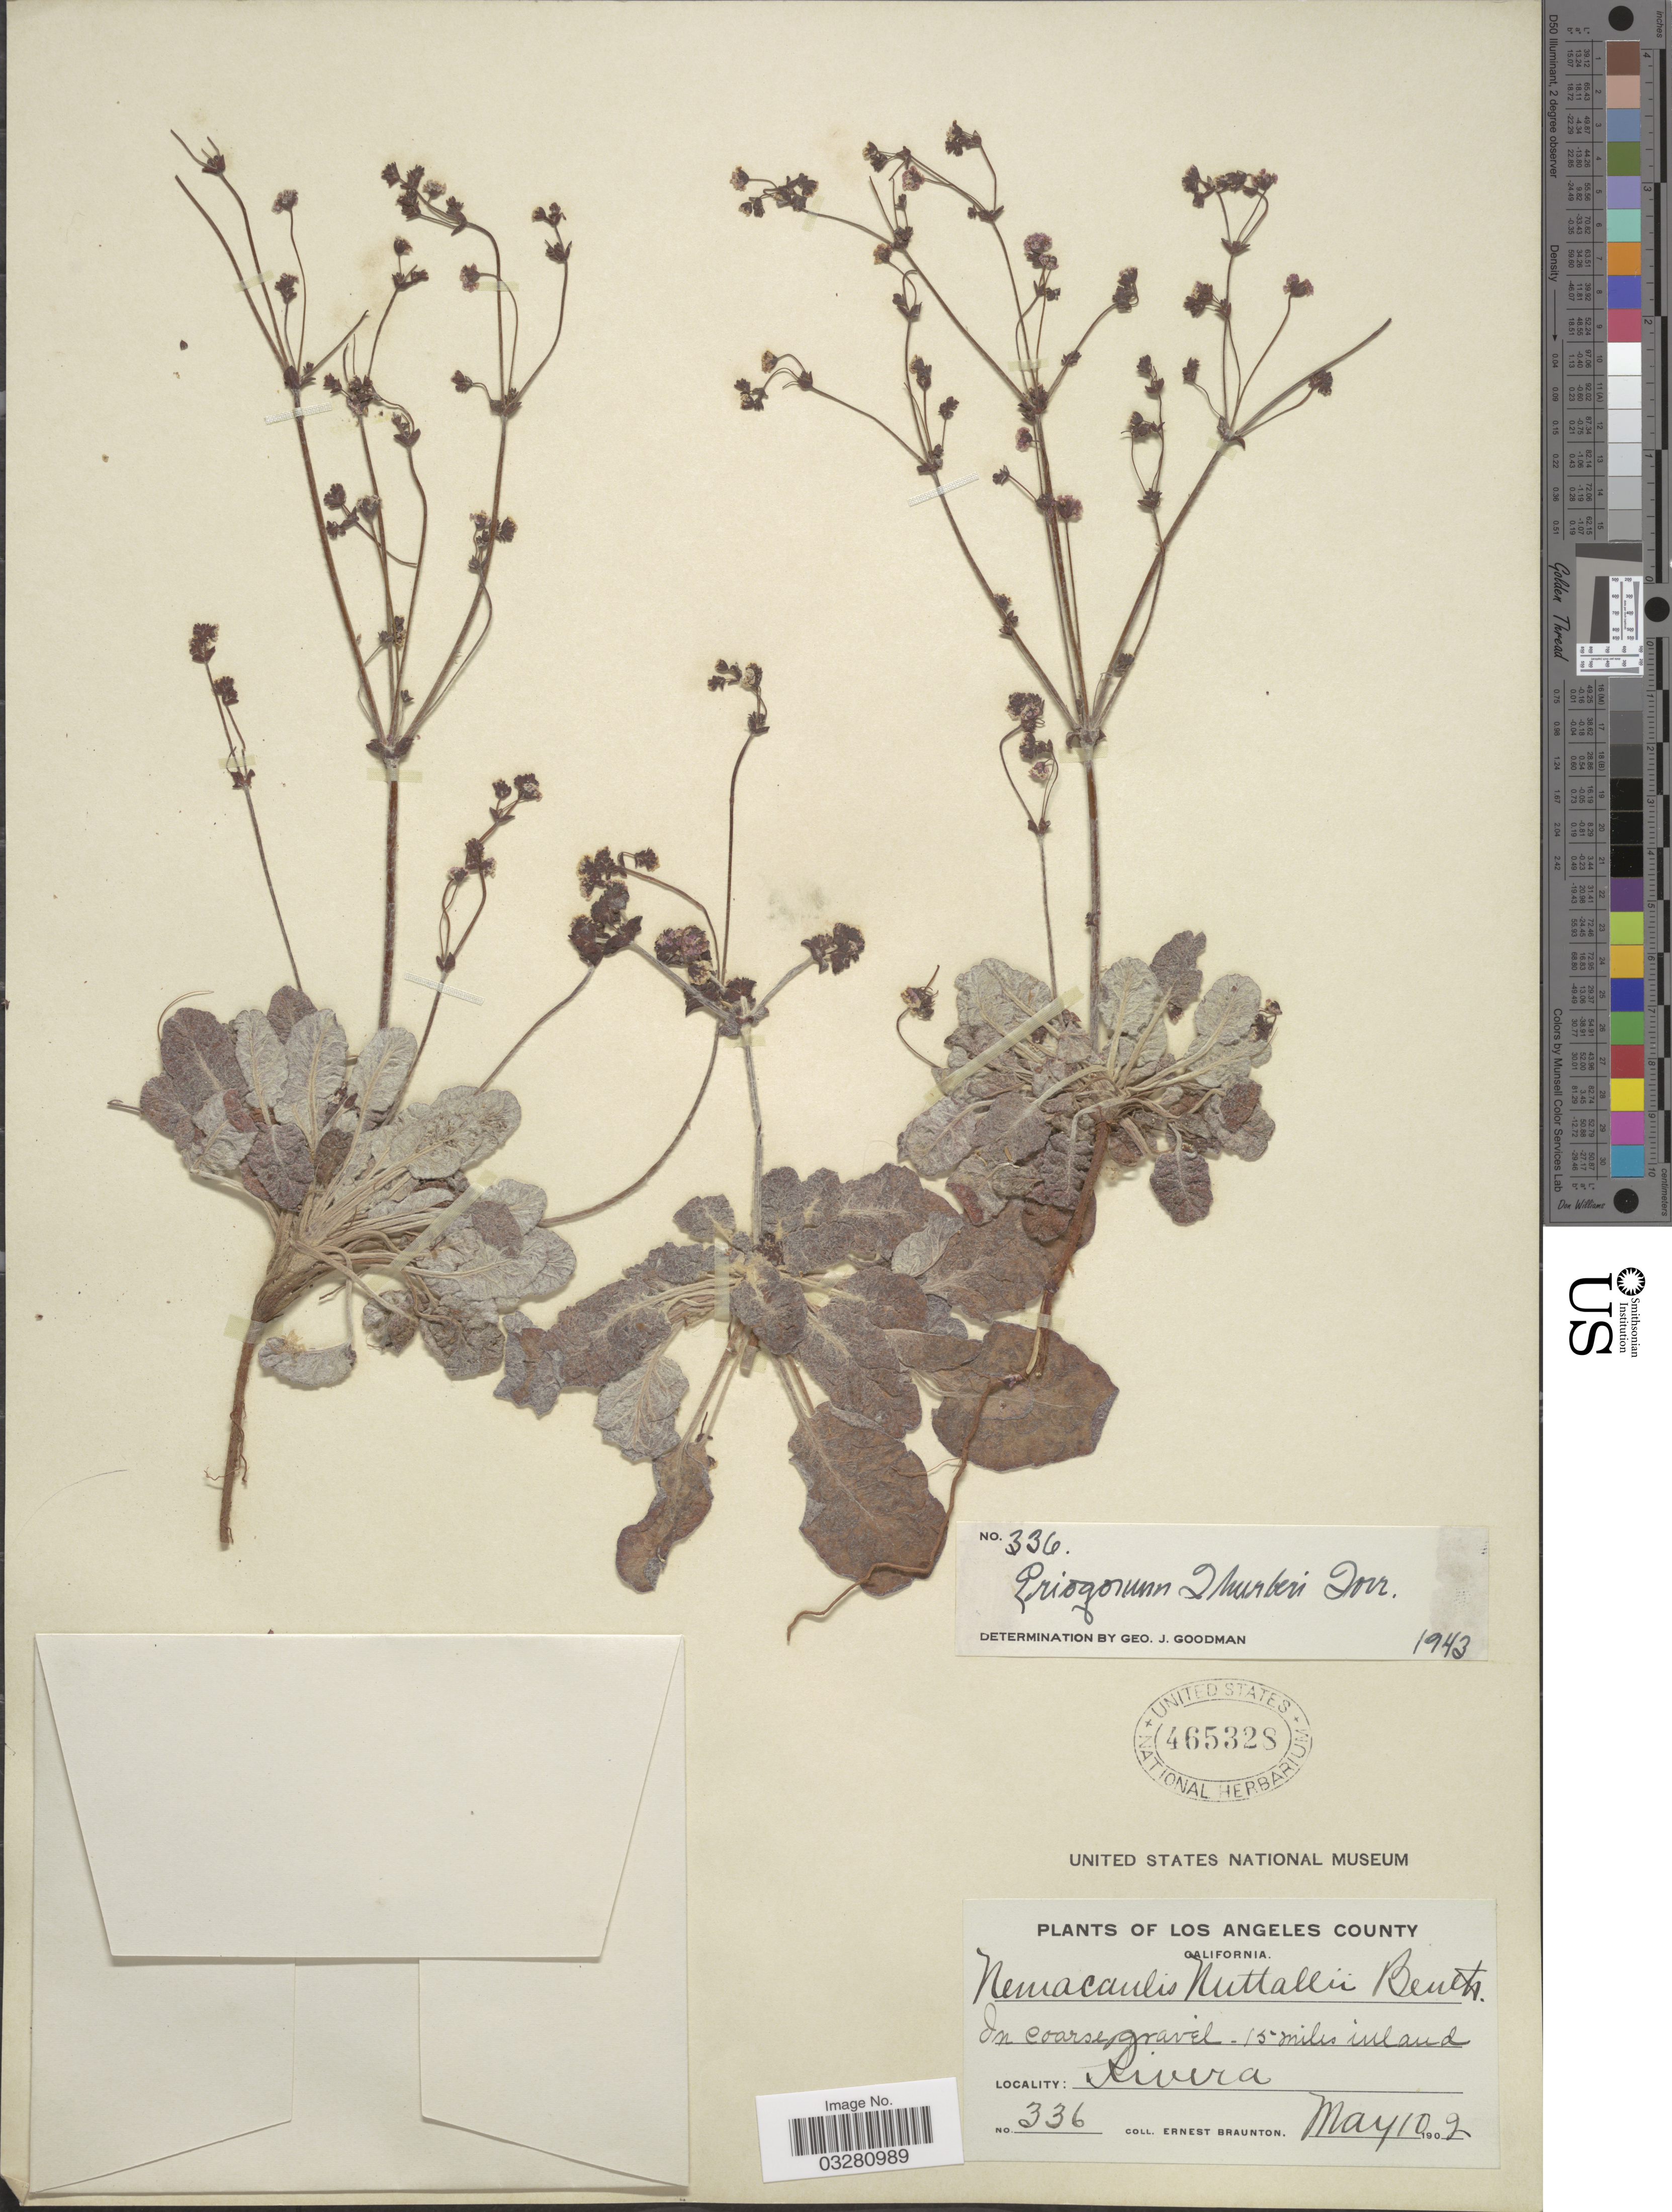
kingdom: Plantae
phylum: Tracheophyta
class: Magnoliopsida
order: Caryophyllales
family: Polygonaceae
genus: Eriogonum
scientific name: Eriogonum thurberi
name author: Torr.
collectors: E. Braunton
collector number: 336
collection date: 1902-05-10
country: United States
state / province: California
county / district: Los Angeles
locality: Los Angeles County. 15 miles inland. Rivera.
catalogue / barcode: US 465328